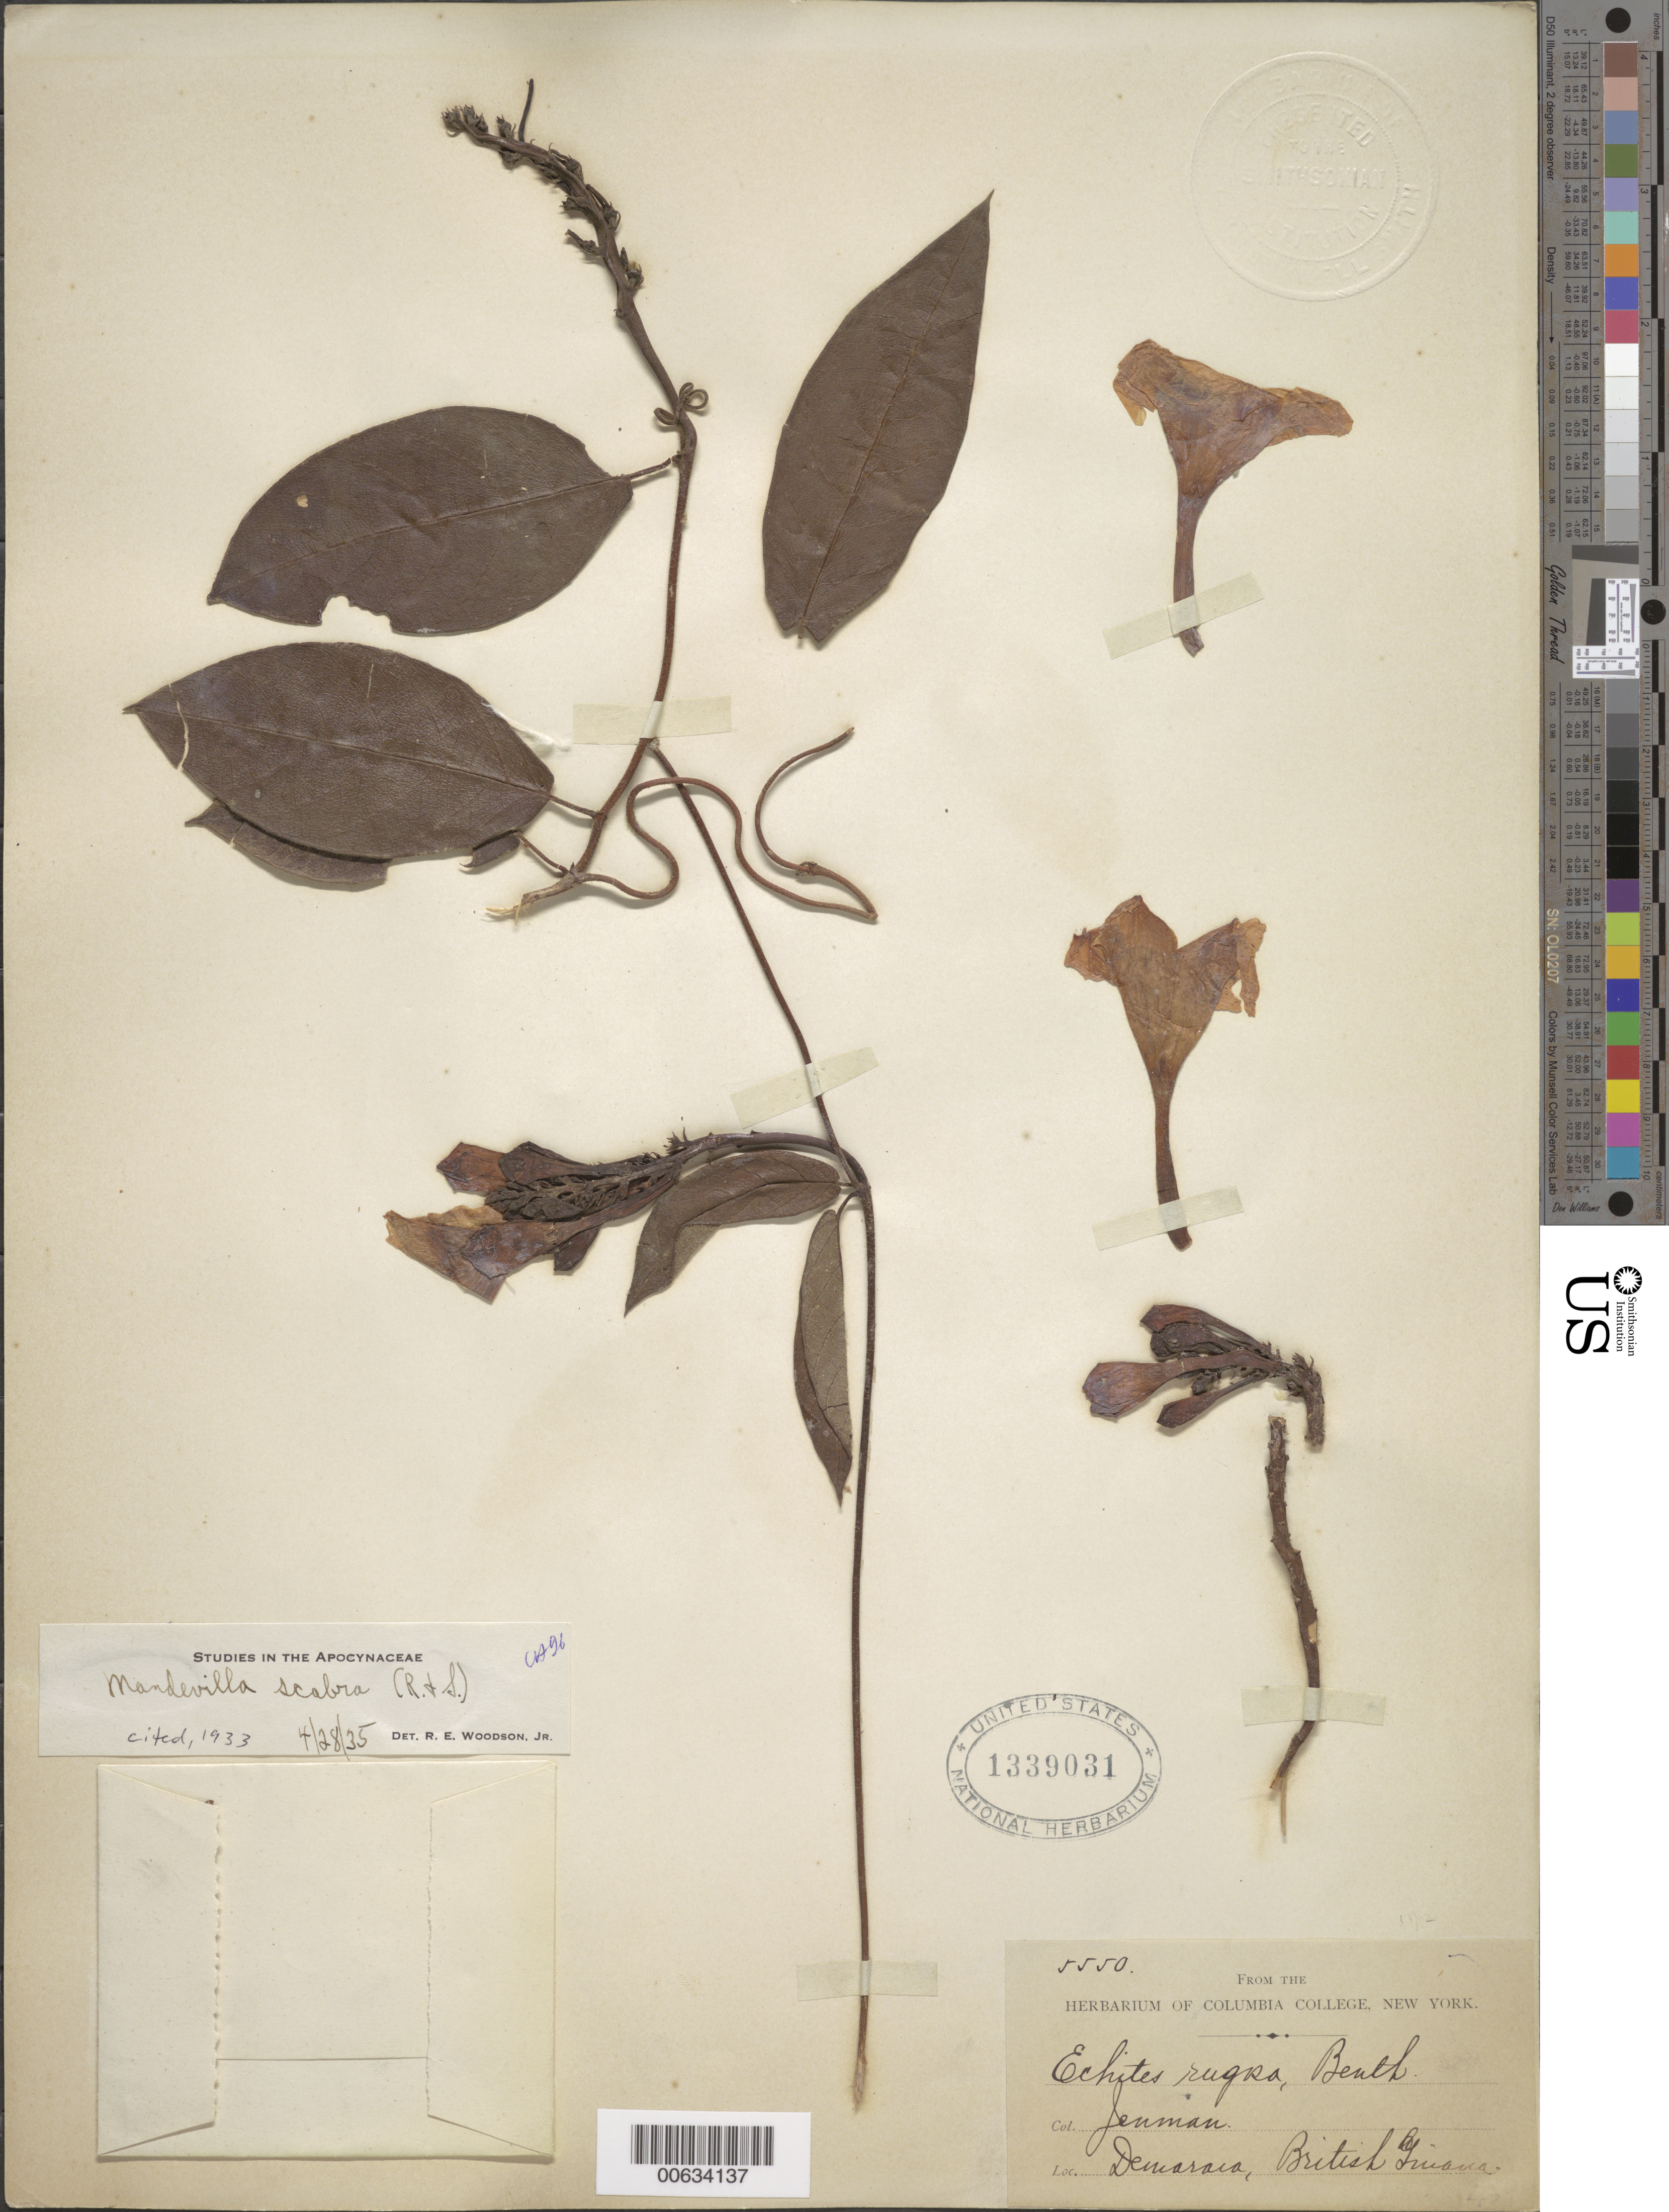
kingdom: Plantae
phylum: Tracheophyta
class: Magnoliopsida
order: Gentianales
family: Apocynaceae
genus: Mandevilla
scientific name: Mandevilla scabra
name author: (Hoffmanns. ex Roem. & Schult.) K. Schum.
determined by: Woodson, R. E., Jr.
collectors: G. S. Jenman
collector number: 5550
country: Guyana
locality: Demerara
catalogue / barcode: US 1339031